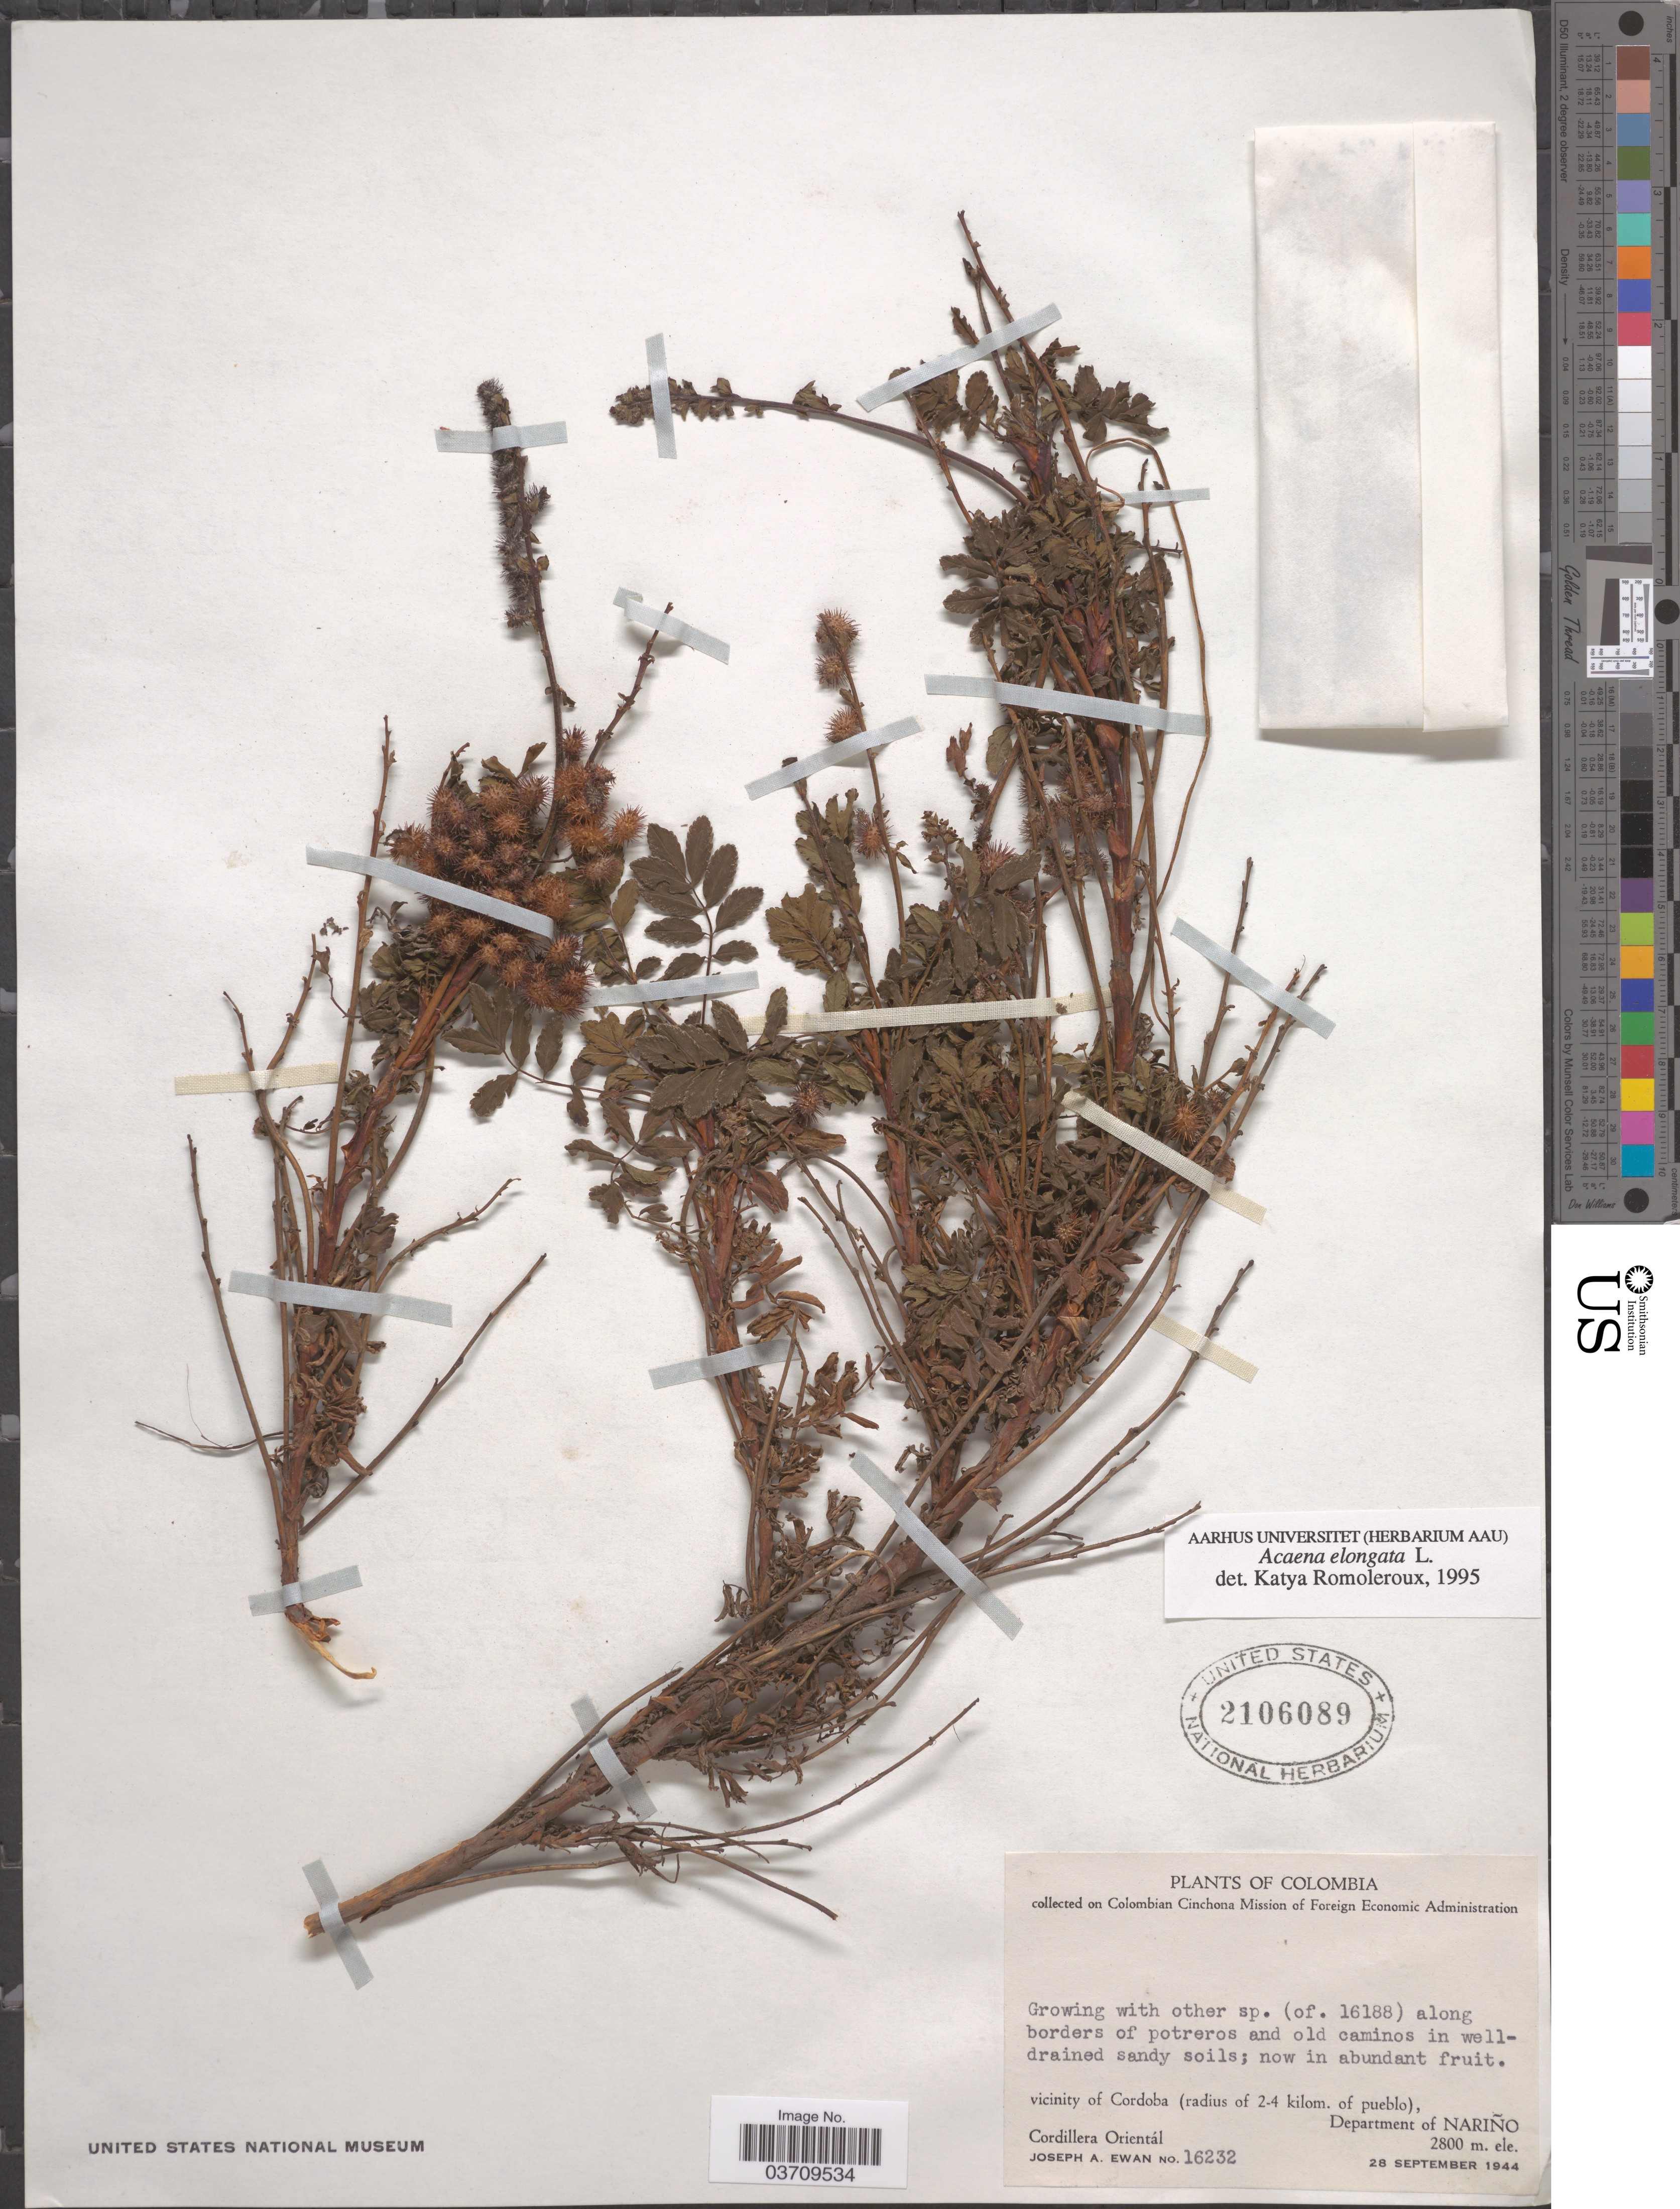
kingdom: Plantae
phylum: Tracheophyta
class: Magnoliopsida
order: Rosales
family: Rosaceae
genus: Acaena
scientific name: Acaena elongata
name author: L.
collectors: J. A. Ewan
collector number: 16232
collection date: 1944-09-28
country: Colombia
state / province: Nariño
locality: Vicinity of Cordoba (radius of 2-4 kilom. of pueblo), Department of Nariño. Cordillera Orientál.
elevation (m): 2800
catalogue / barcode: US 2106089